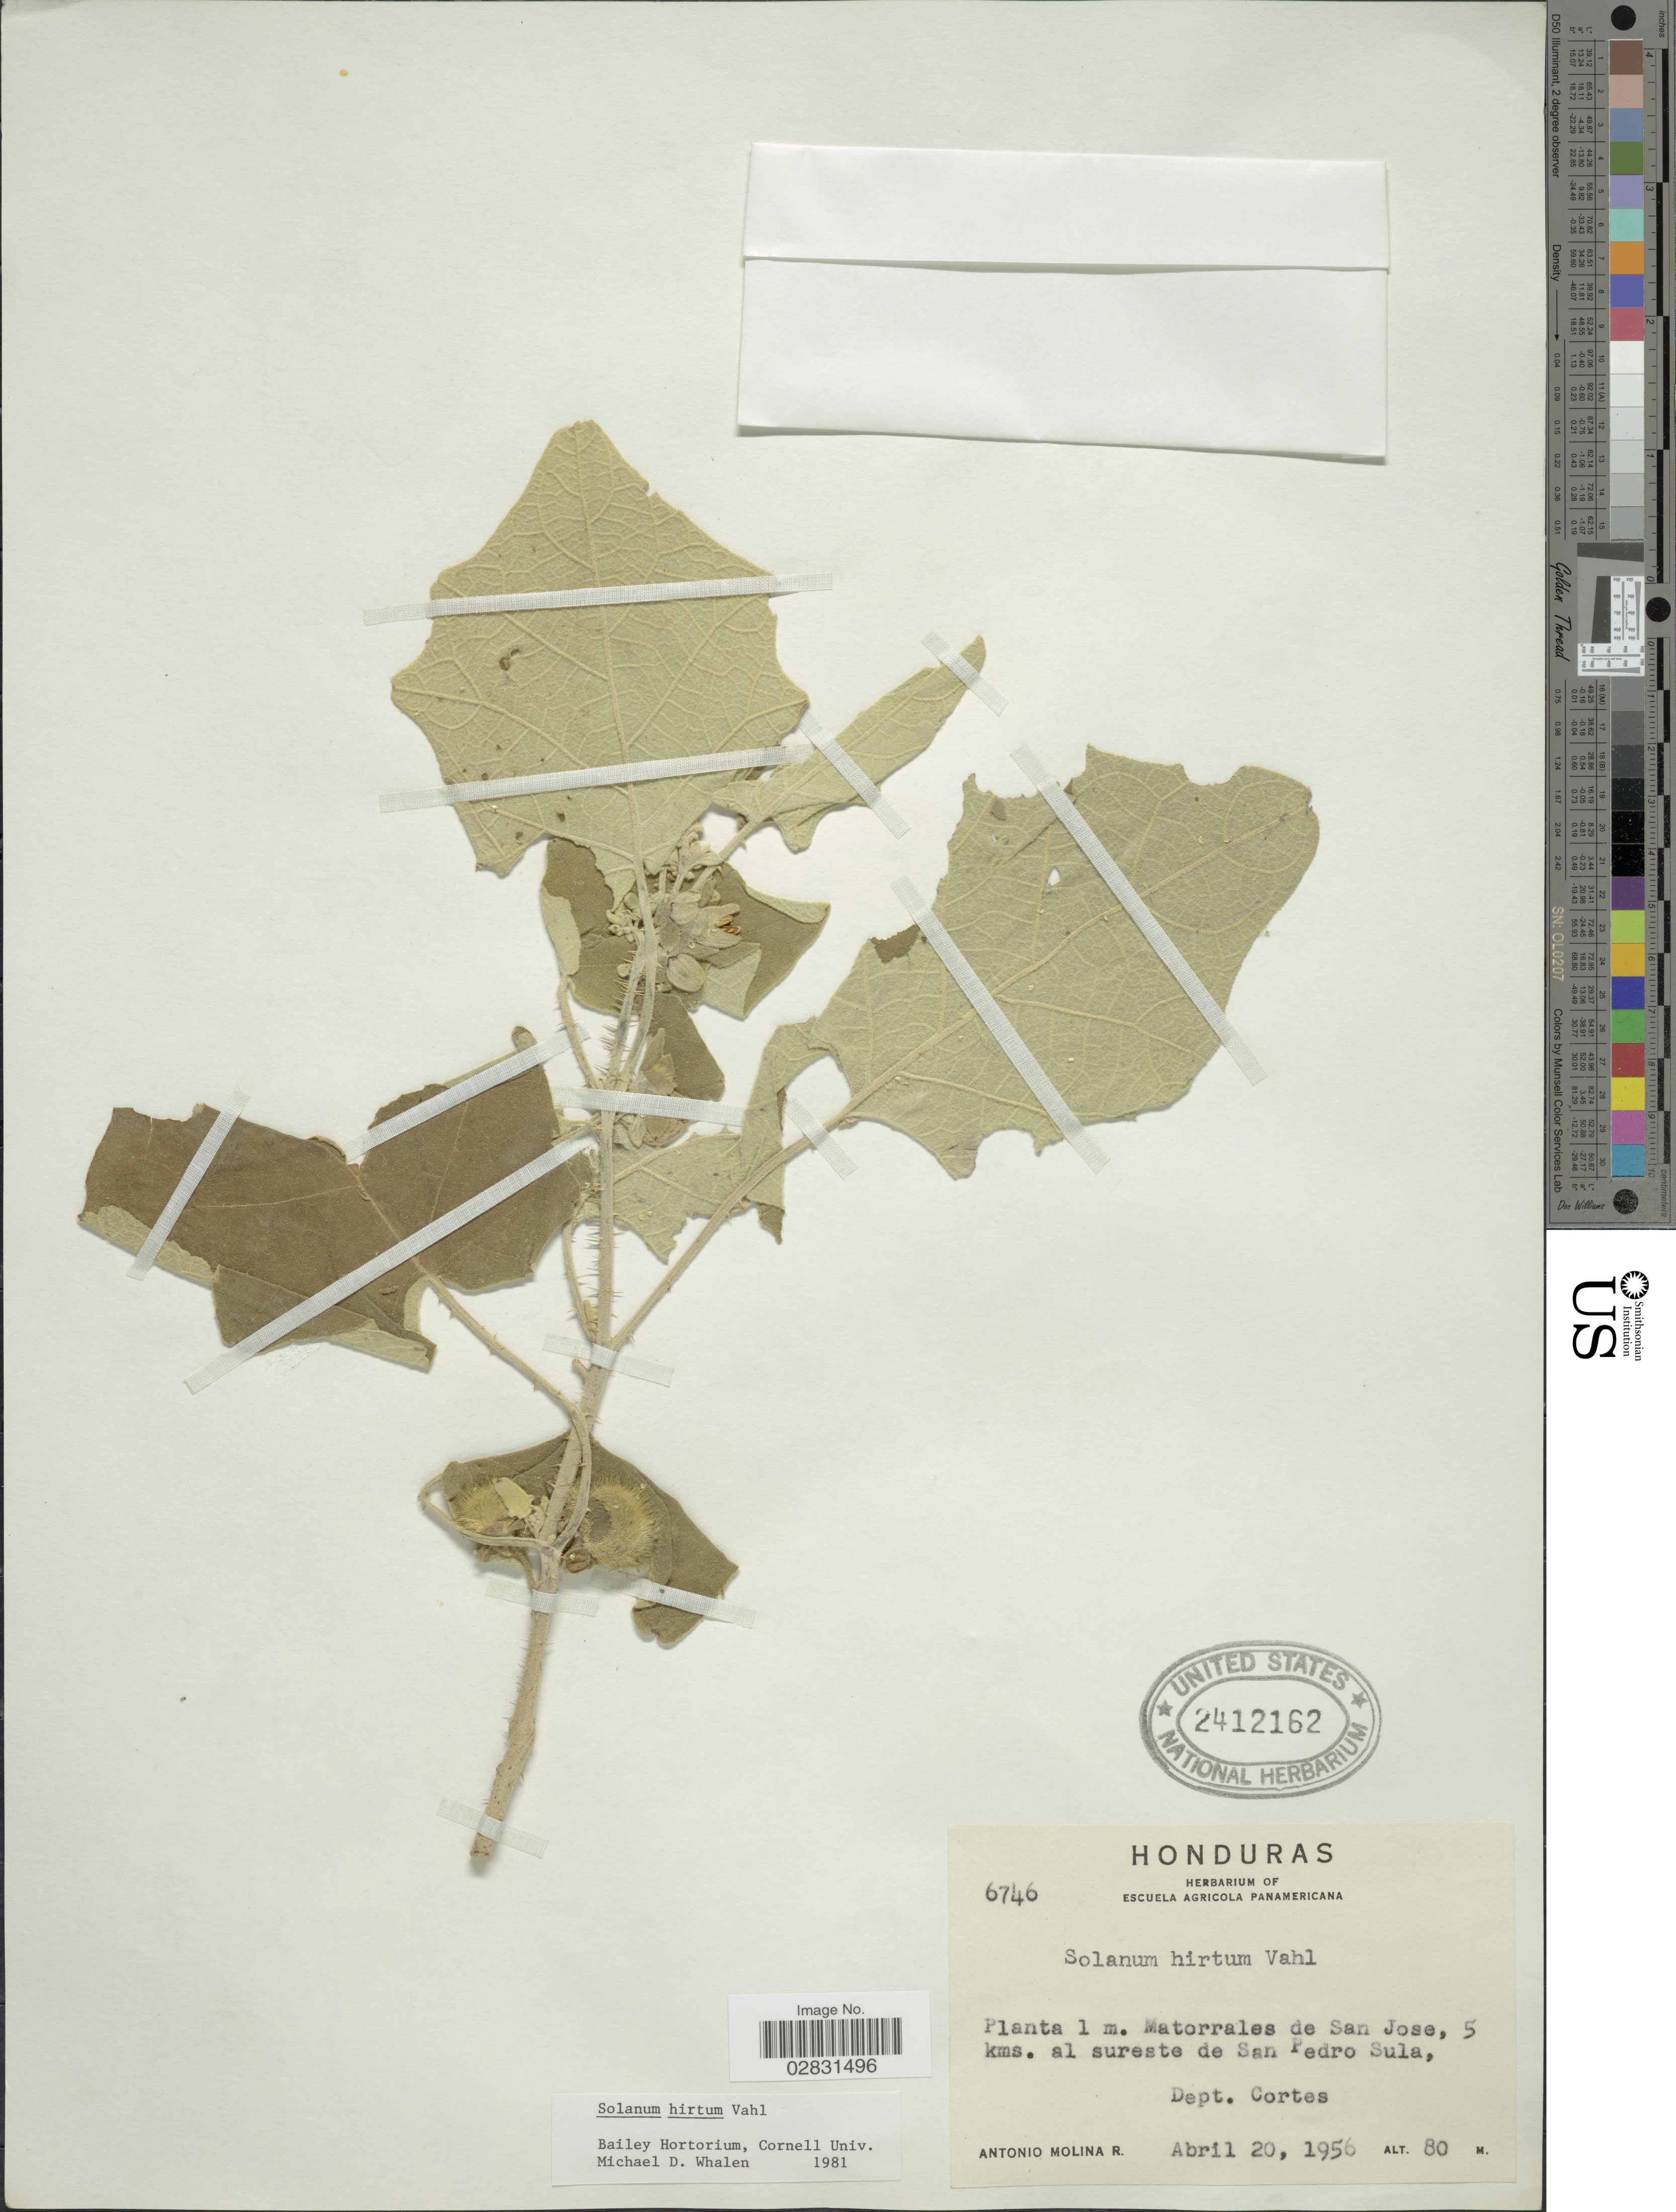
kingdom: Plantae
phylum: Tracheophyta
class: Magnoliopsida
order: Solanales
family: Solanaceae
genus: Solanum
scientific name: Solanum hirtum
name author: Vahl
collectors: A. Molina R.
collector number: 6746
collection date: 1956-04-20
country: Honduras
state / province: Cortés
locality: Matorrales de San Jose, 5 kms. al sureste de San Pedro Sula, Dept. Cortes.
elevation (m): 80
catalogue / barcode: US 2412162